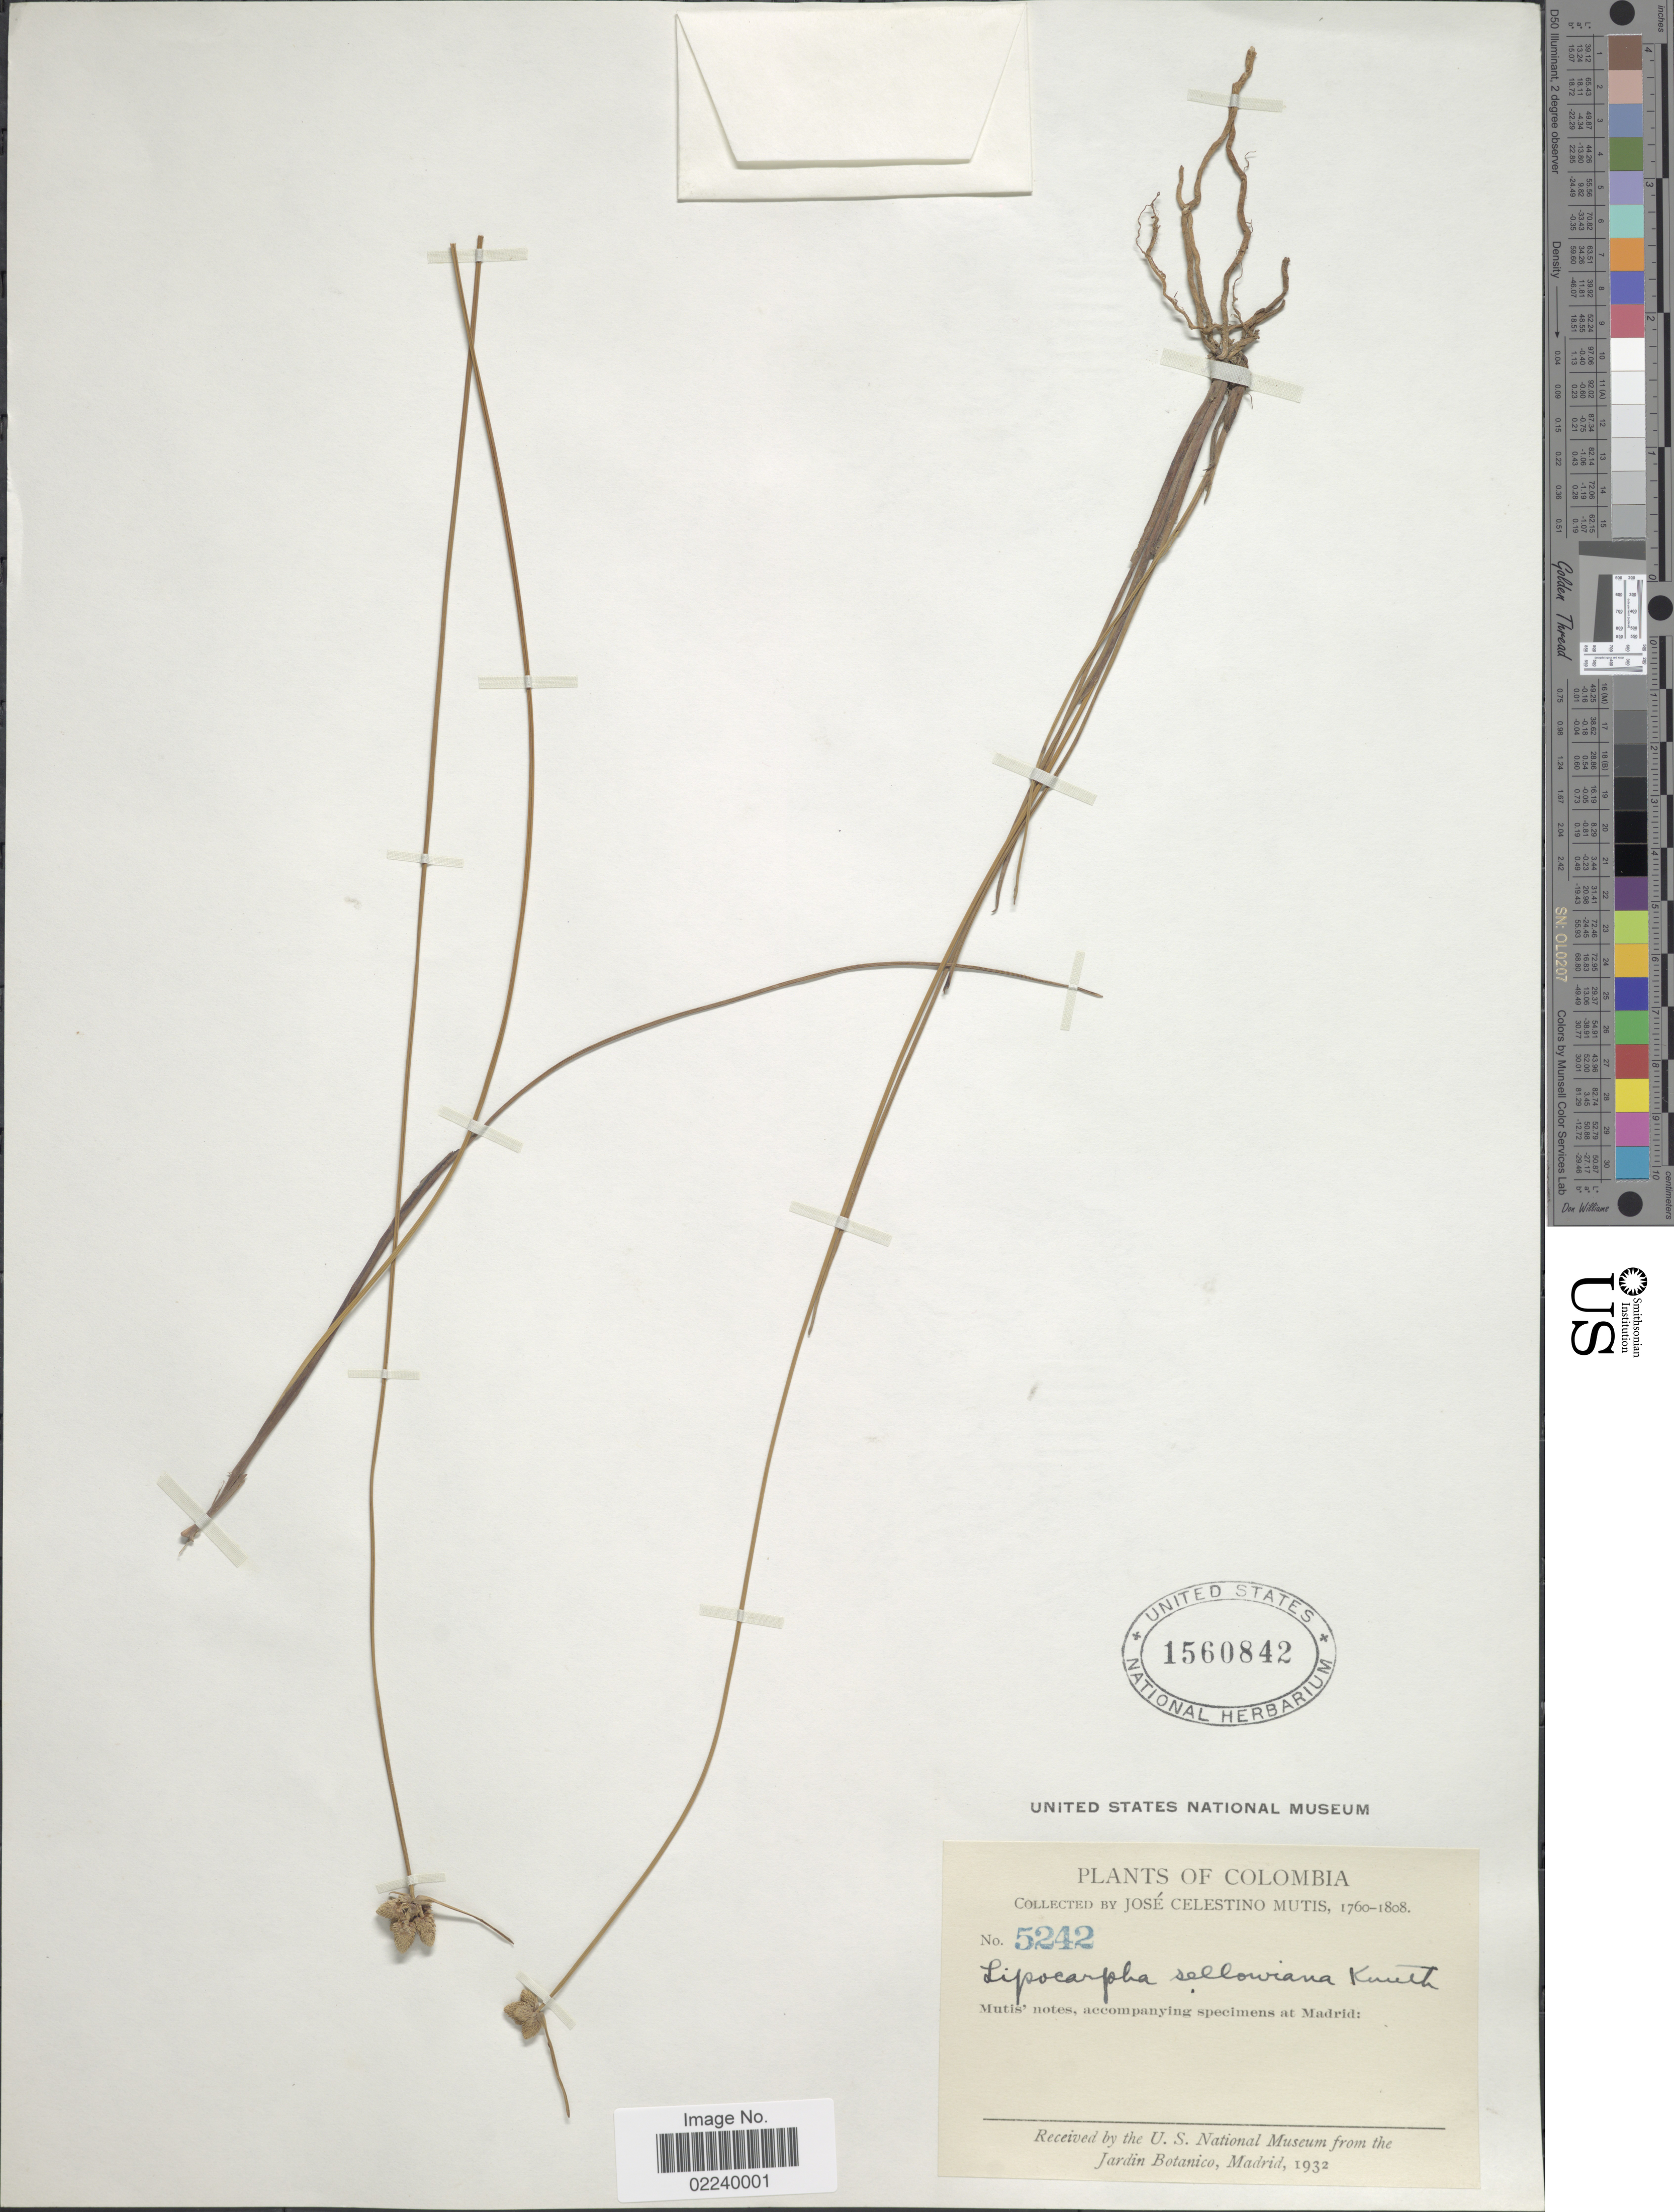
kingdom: Plantae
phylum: Tracheophyta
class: Liliopsida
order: Poales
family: Cyperaceae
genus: Cyperus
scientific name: Cyperus sellowianus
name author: (Kunth) T. Koyama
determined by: Strong, M. T., (US), Smithsonian Institution - National Museum of Natural History (UNITED STATES)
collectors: J. C. B. Mutis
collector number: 5242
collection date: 1760/1808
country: Colombia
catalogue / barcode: US 1560842